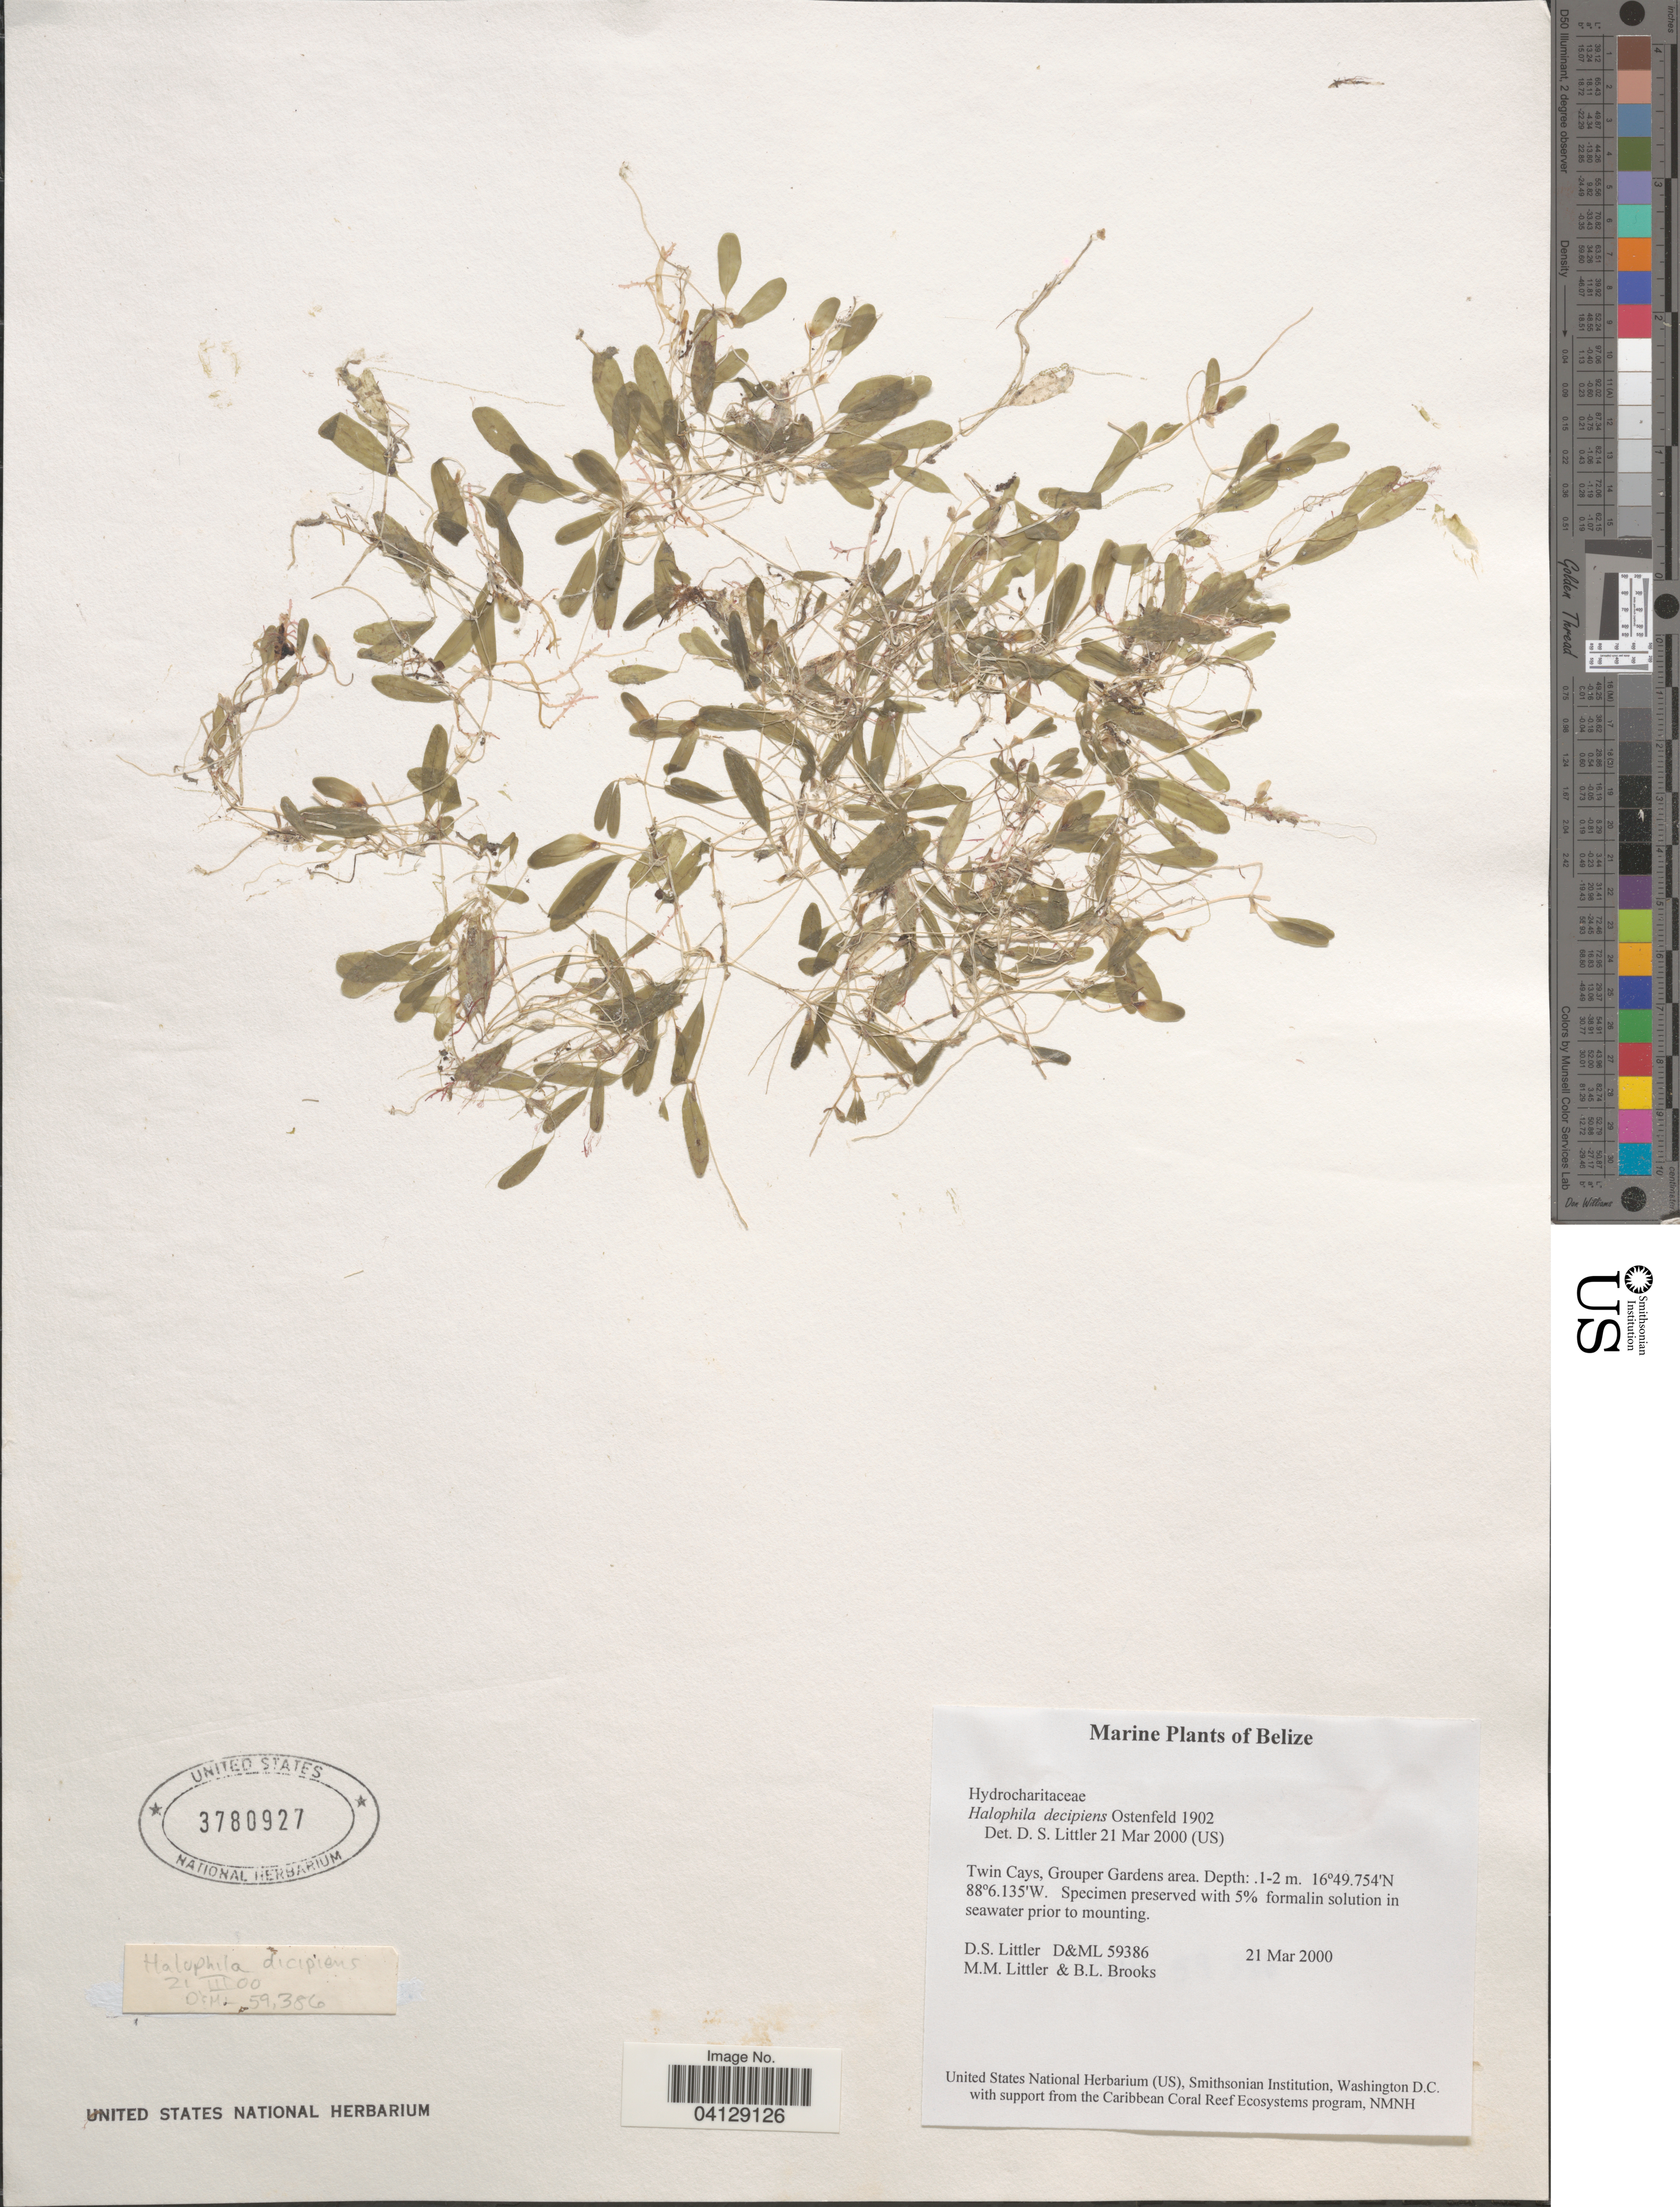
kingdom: Plantae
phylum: Tracheophyta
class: Liliopsida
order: Alismatales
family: Hydrocharitaceae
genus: Halophila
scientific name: Halophila decipiens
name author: Ostenf.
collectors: D. S. Littler & B. Brooks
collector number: D&ML59386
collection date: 2000-03-21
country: Belize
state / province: Belize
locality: Twin Cays, Grouper Gardens area.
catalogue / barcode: US 3780927